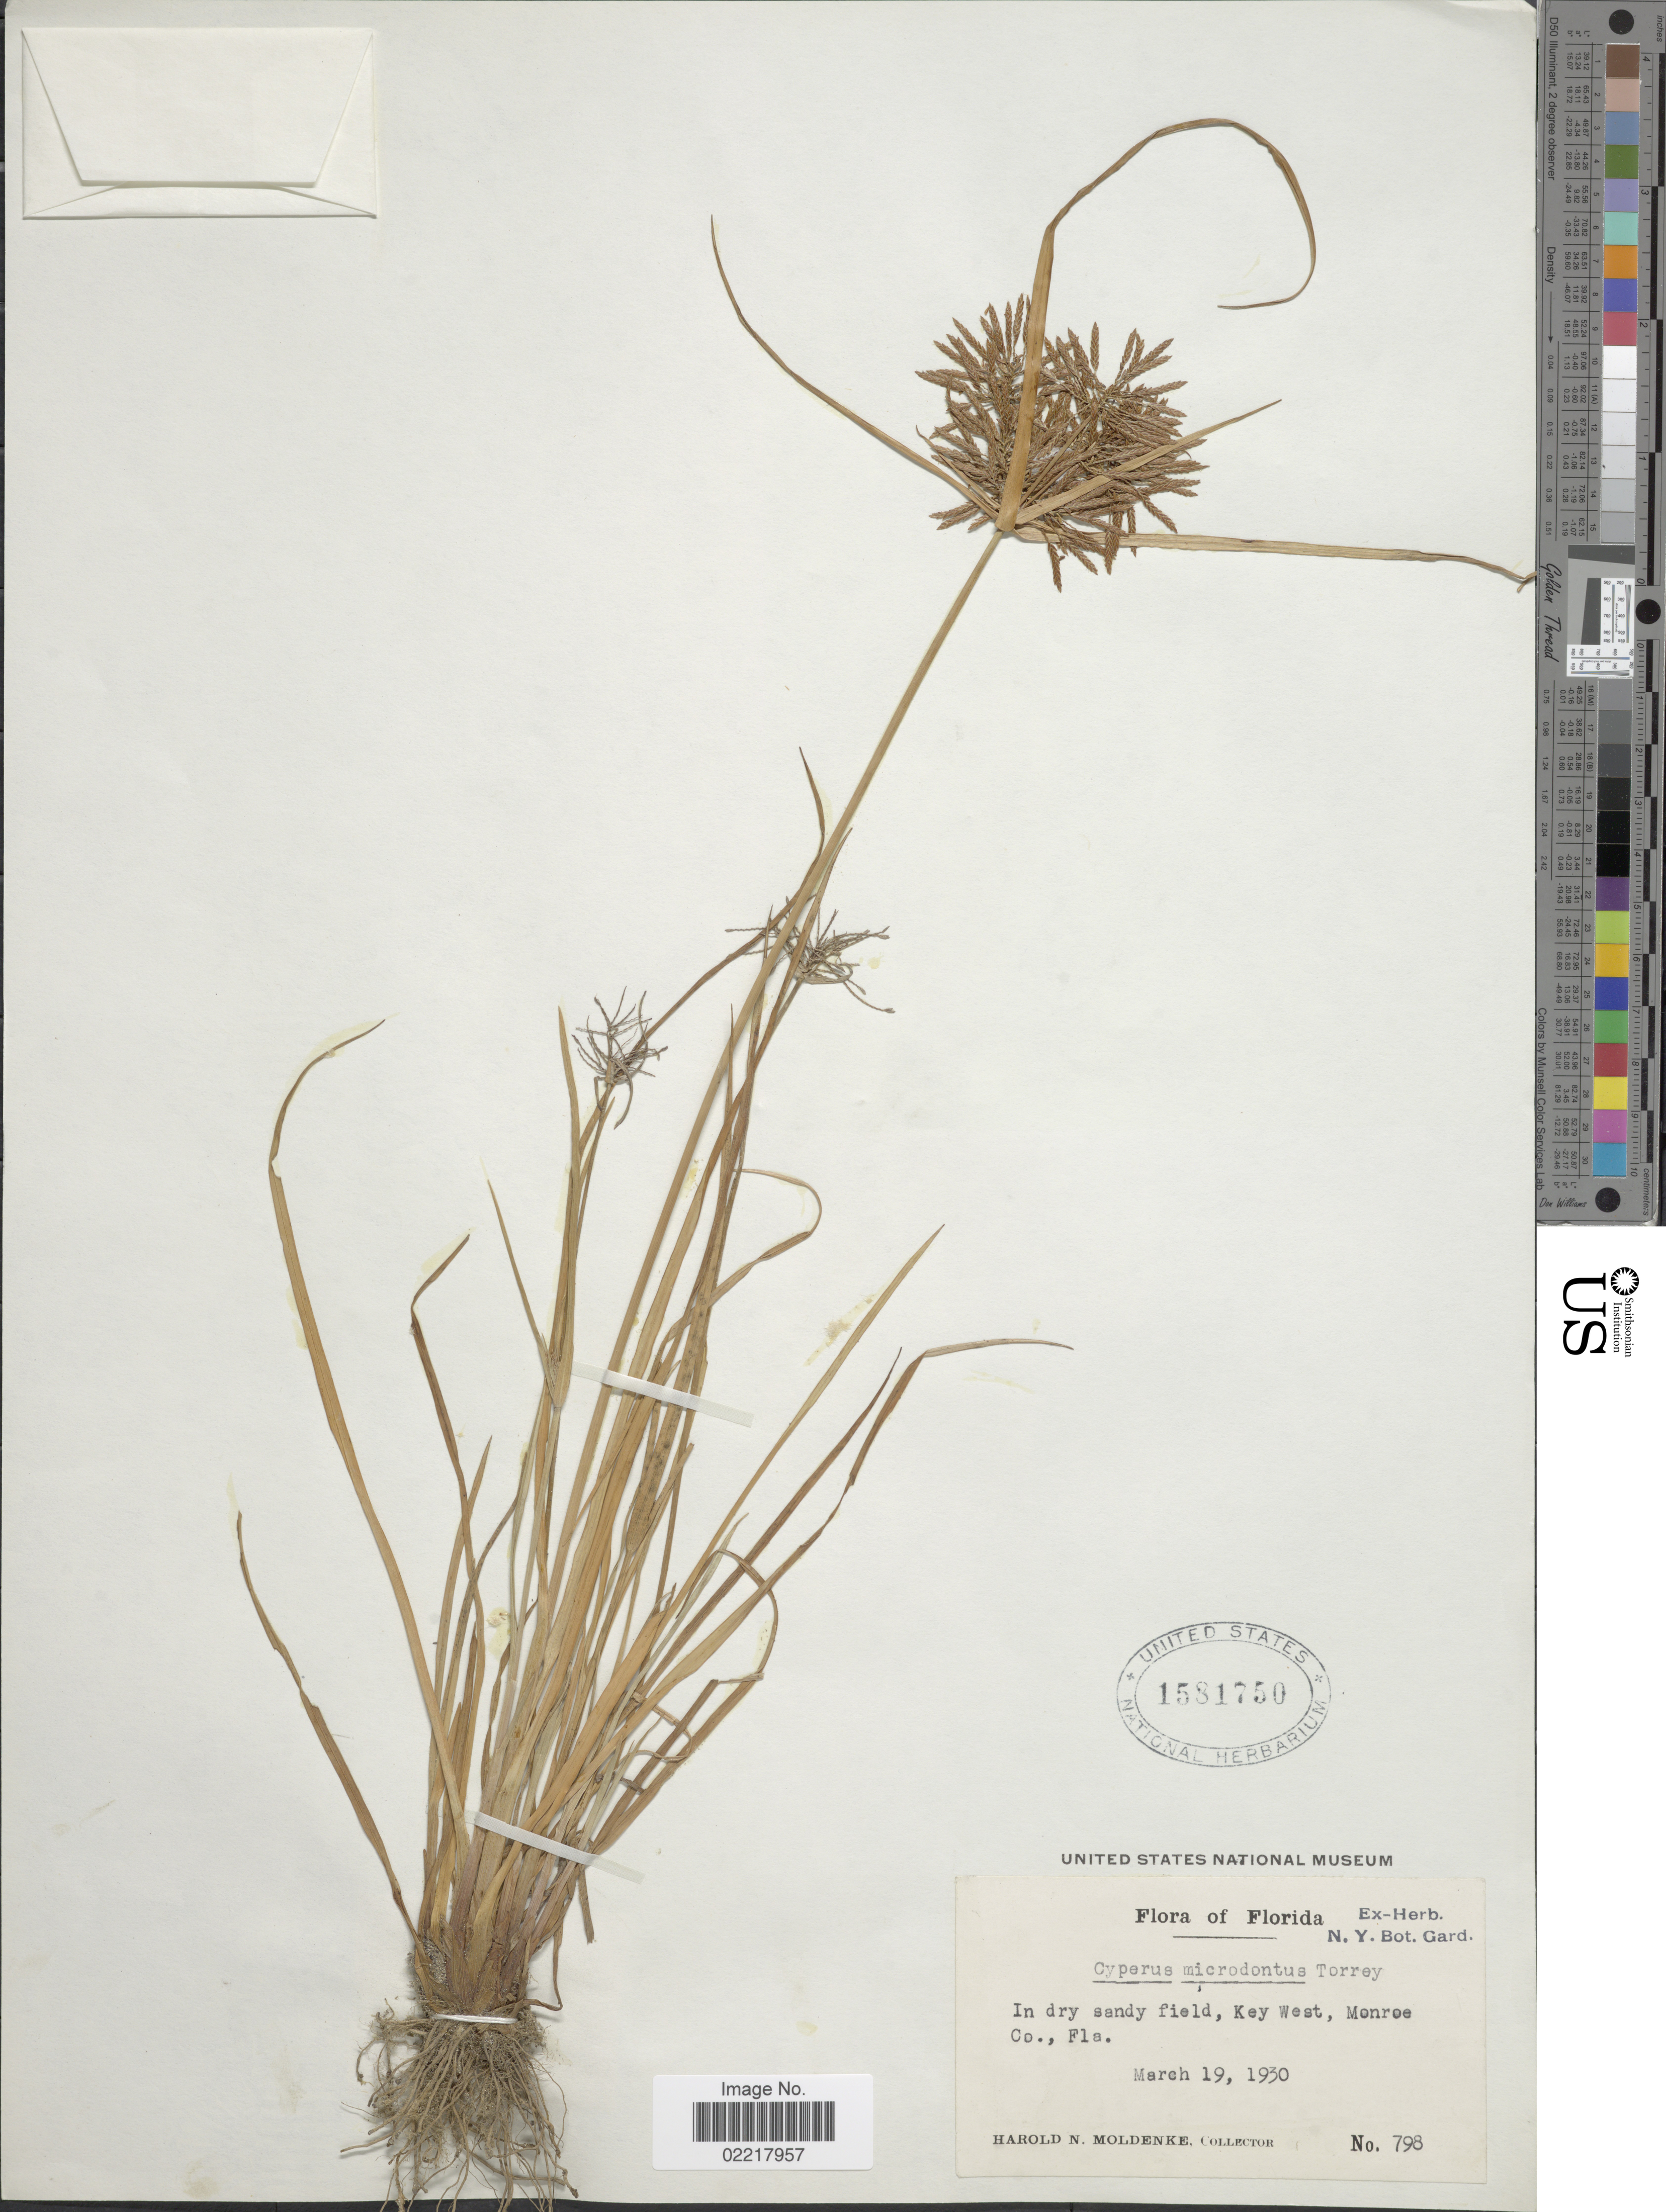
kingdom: Plantae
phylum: Tracheophyta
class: Liliopsida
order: Poales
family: Cyperaceae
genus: Cyperus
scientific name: Cyperus polystachyos var. texensis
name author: (Torr.) Fernald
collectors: H. N. Moldenke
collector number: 798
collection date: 1930-03-19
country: United States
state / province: Florida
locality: In dry sandy field, Key West, Monroe Co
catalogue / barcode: US 1581750